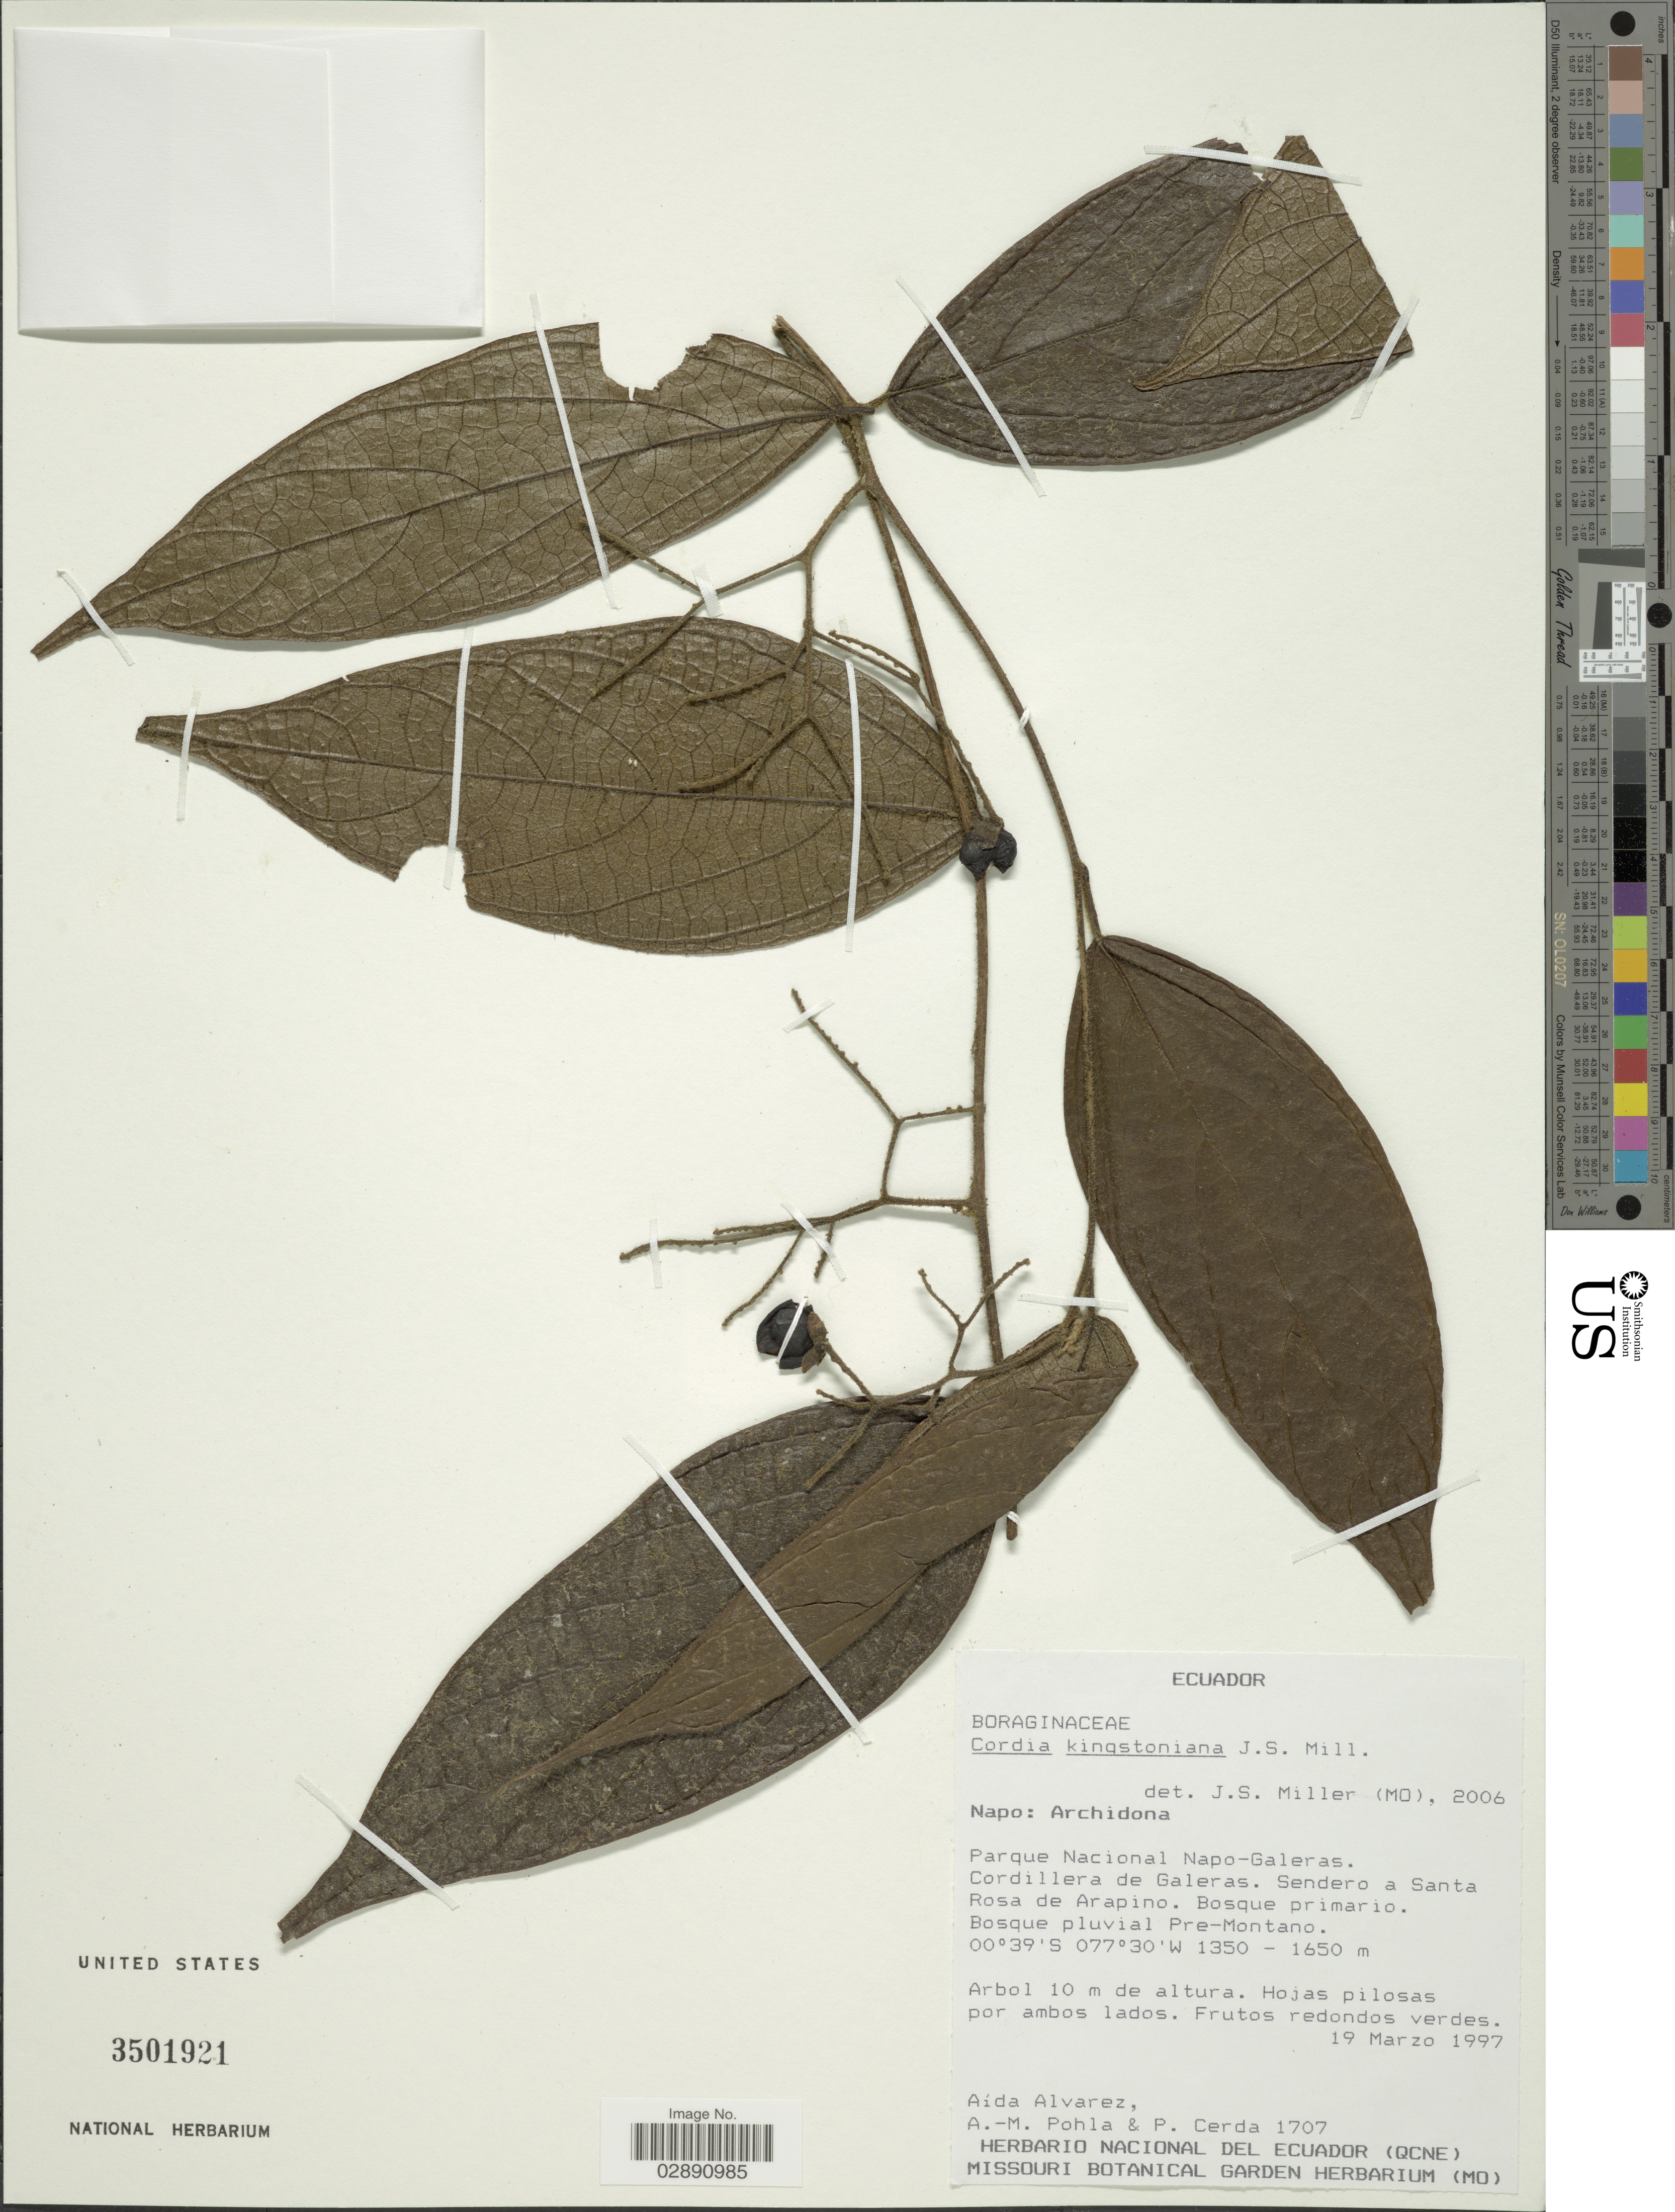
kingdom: Plantae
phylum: Tracheophyta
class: Magnoliopsida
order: Boraginales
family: Cordiaceae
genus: Cordia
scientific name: Cordia kingstoniana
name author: J.S. Mill.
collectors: A. Alvarez, A. Pohla & P. Cerda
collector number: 1707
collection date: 1997-03-19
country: Ecuador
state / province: Napo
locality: Archidona. Parque Nacional Napo-Galeras. Cordillera de Galeras. Sendero a Santa Rosa de Arapino.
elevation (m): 1350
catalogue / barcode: US 3501921